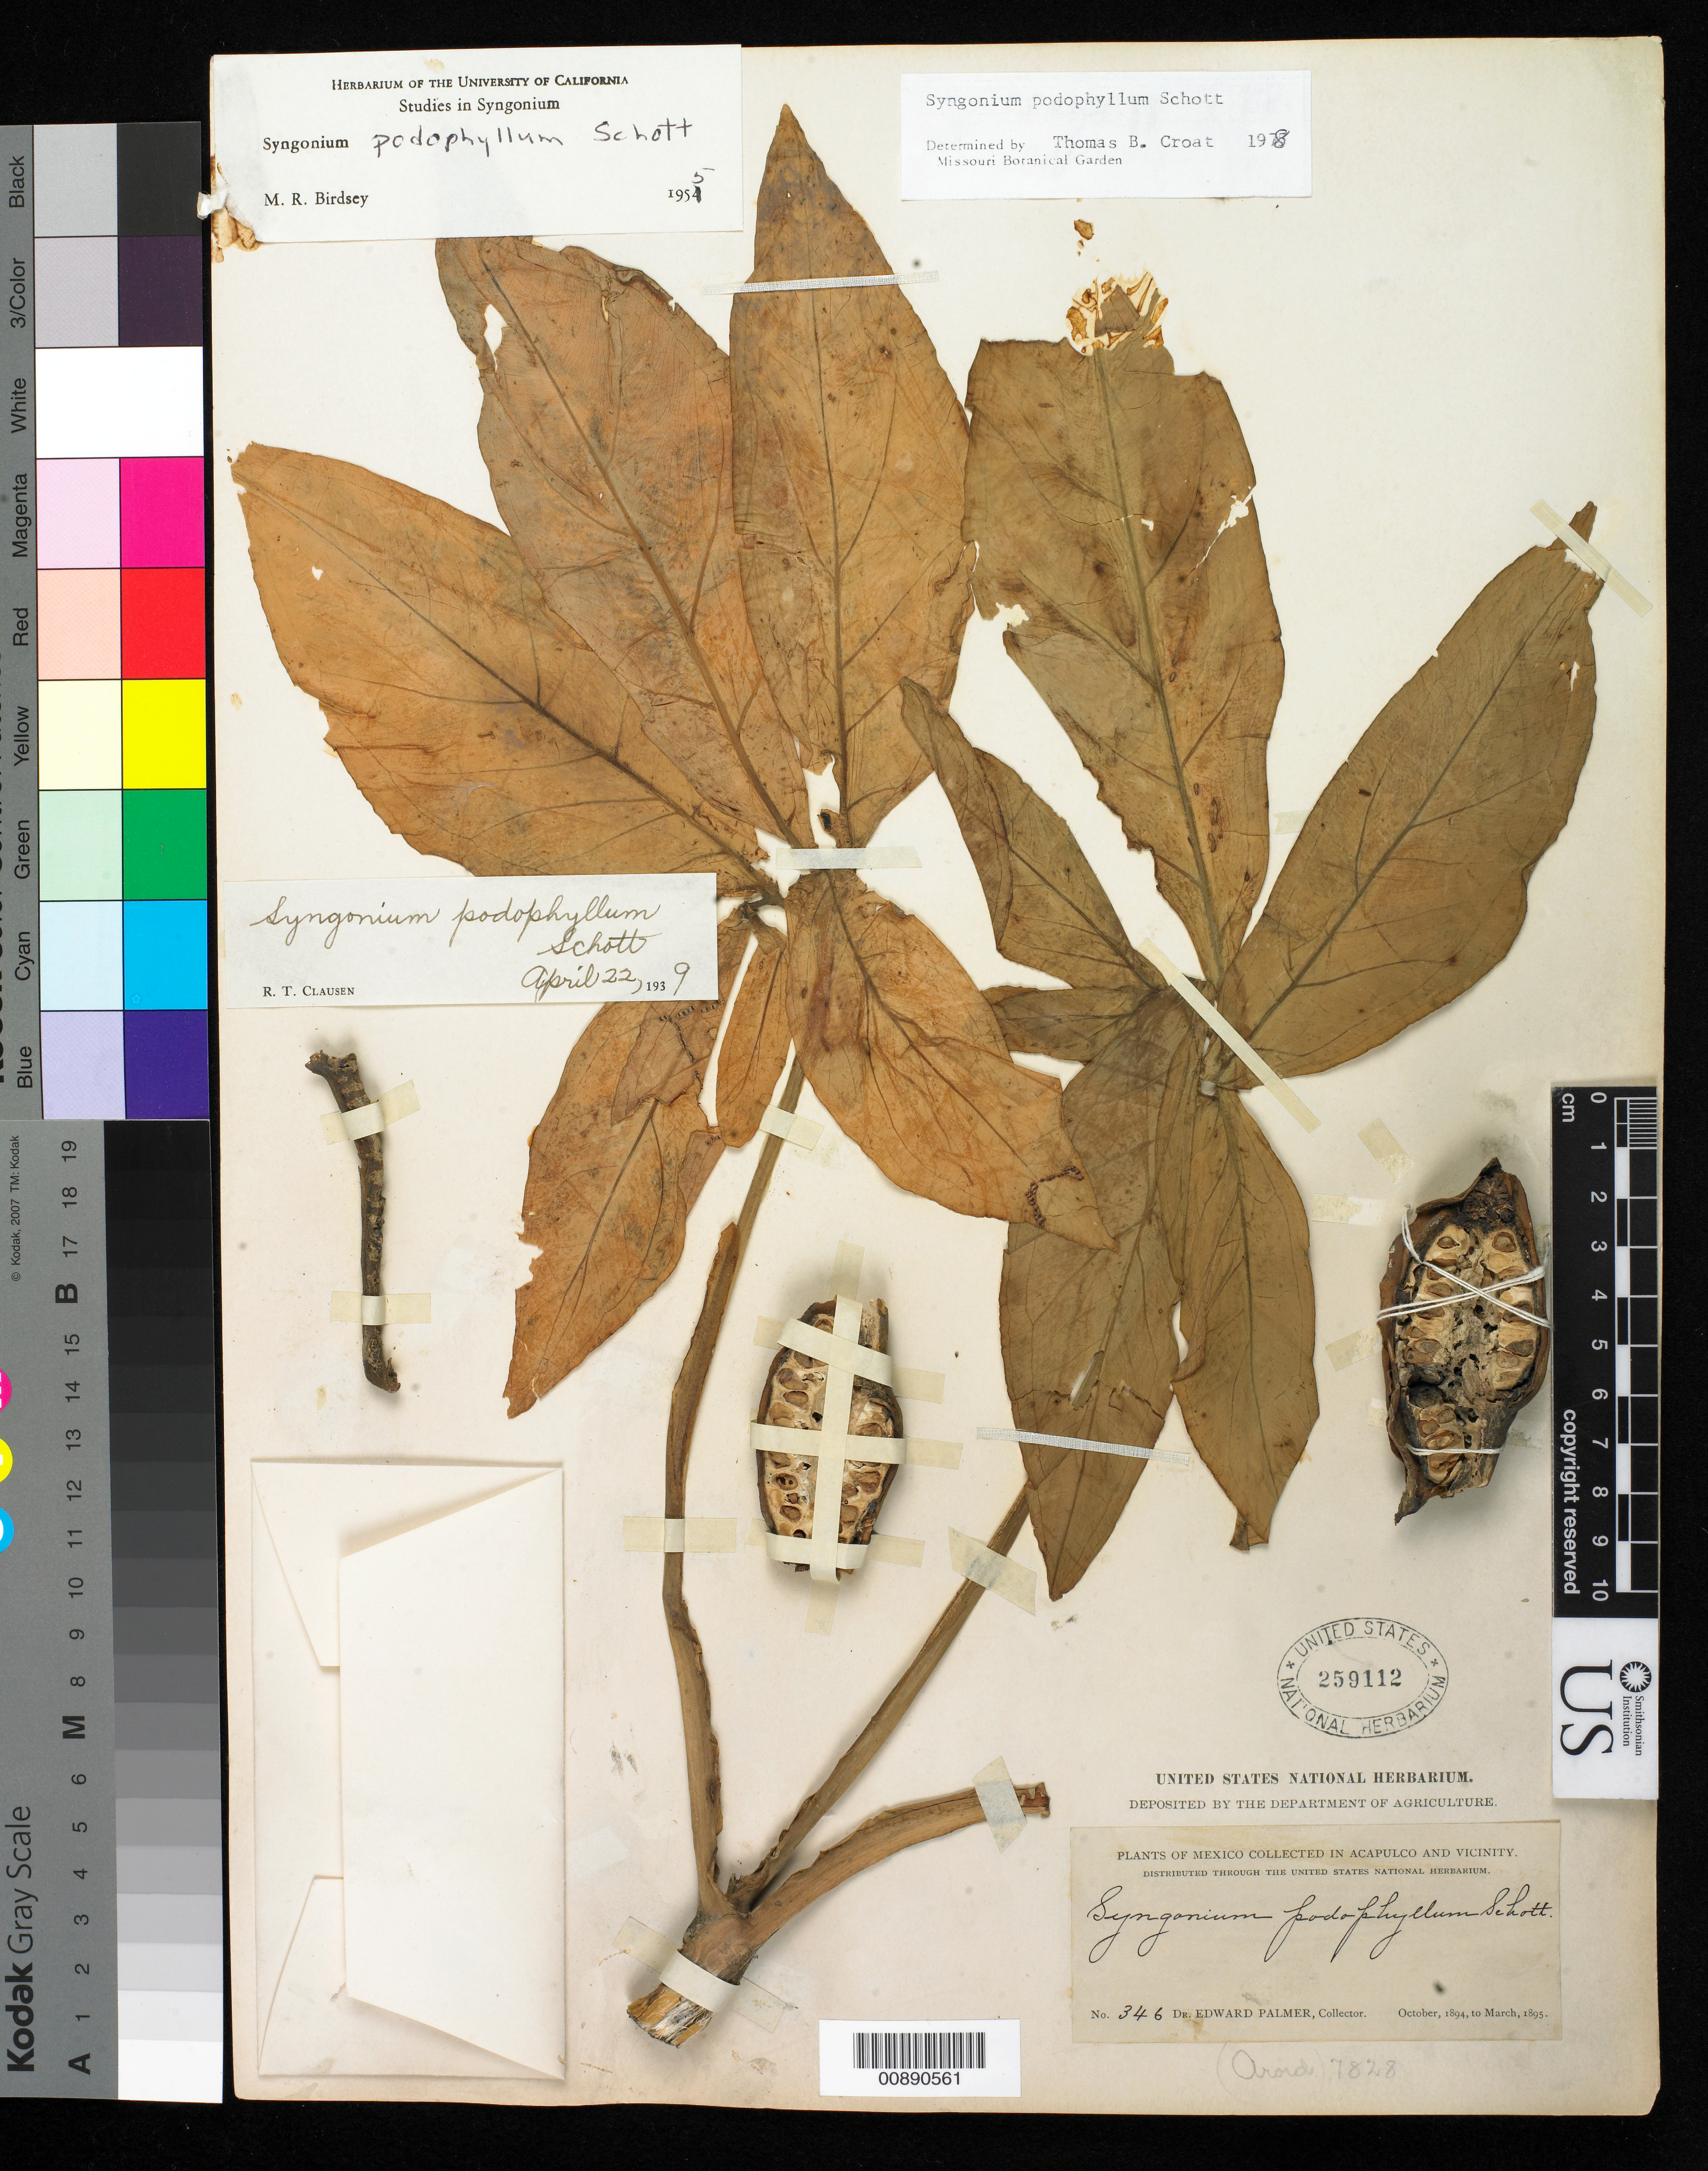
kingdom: Plantae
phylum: Tracheophyta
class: Liliopsida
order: Alismatales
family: Araceae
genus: Syngonium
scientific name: Syngonium podophyllum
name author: Schott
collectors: E. Palmer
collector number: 346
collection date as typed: Oct 1894 to -- Mar 1895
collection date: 1894-10/1895-03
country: Mexico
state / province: Guerrero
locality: Acapulco, Guerrero and vicinity.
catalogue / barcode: US 259112